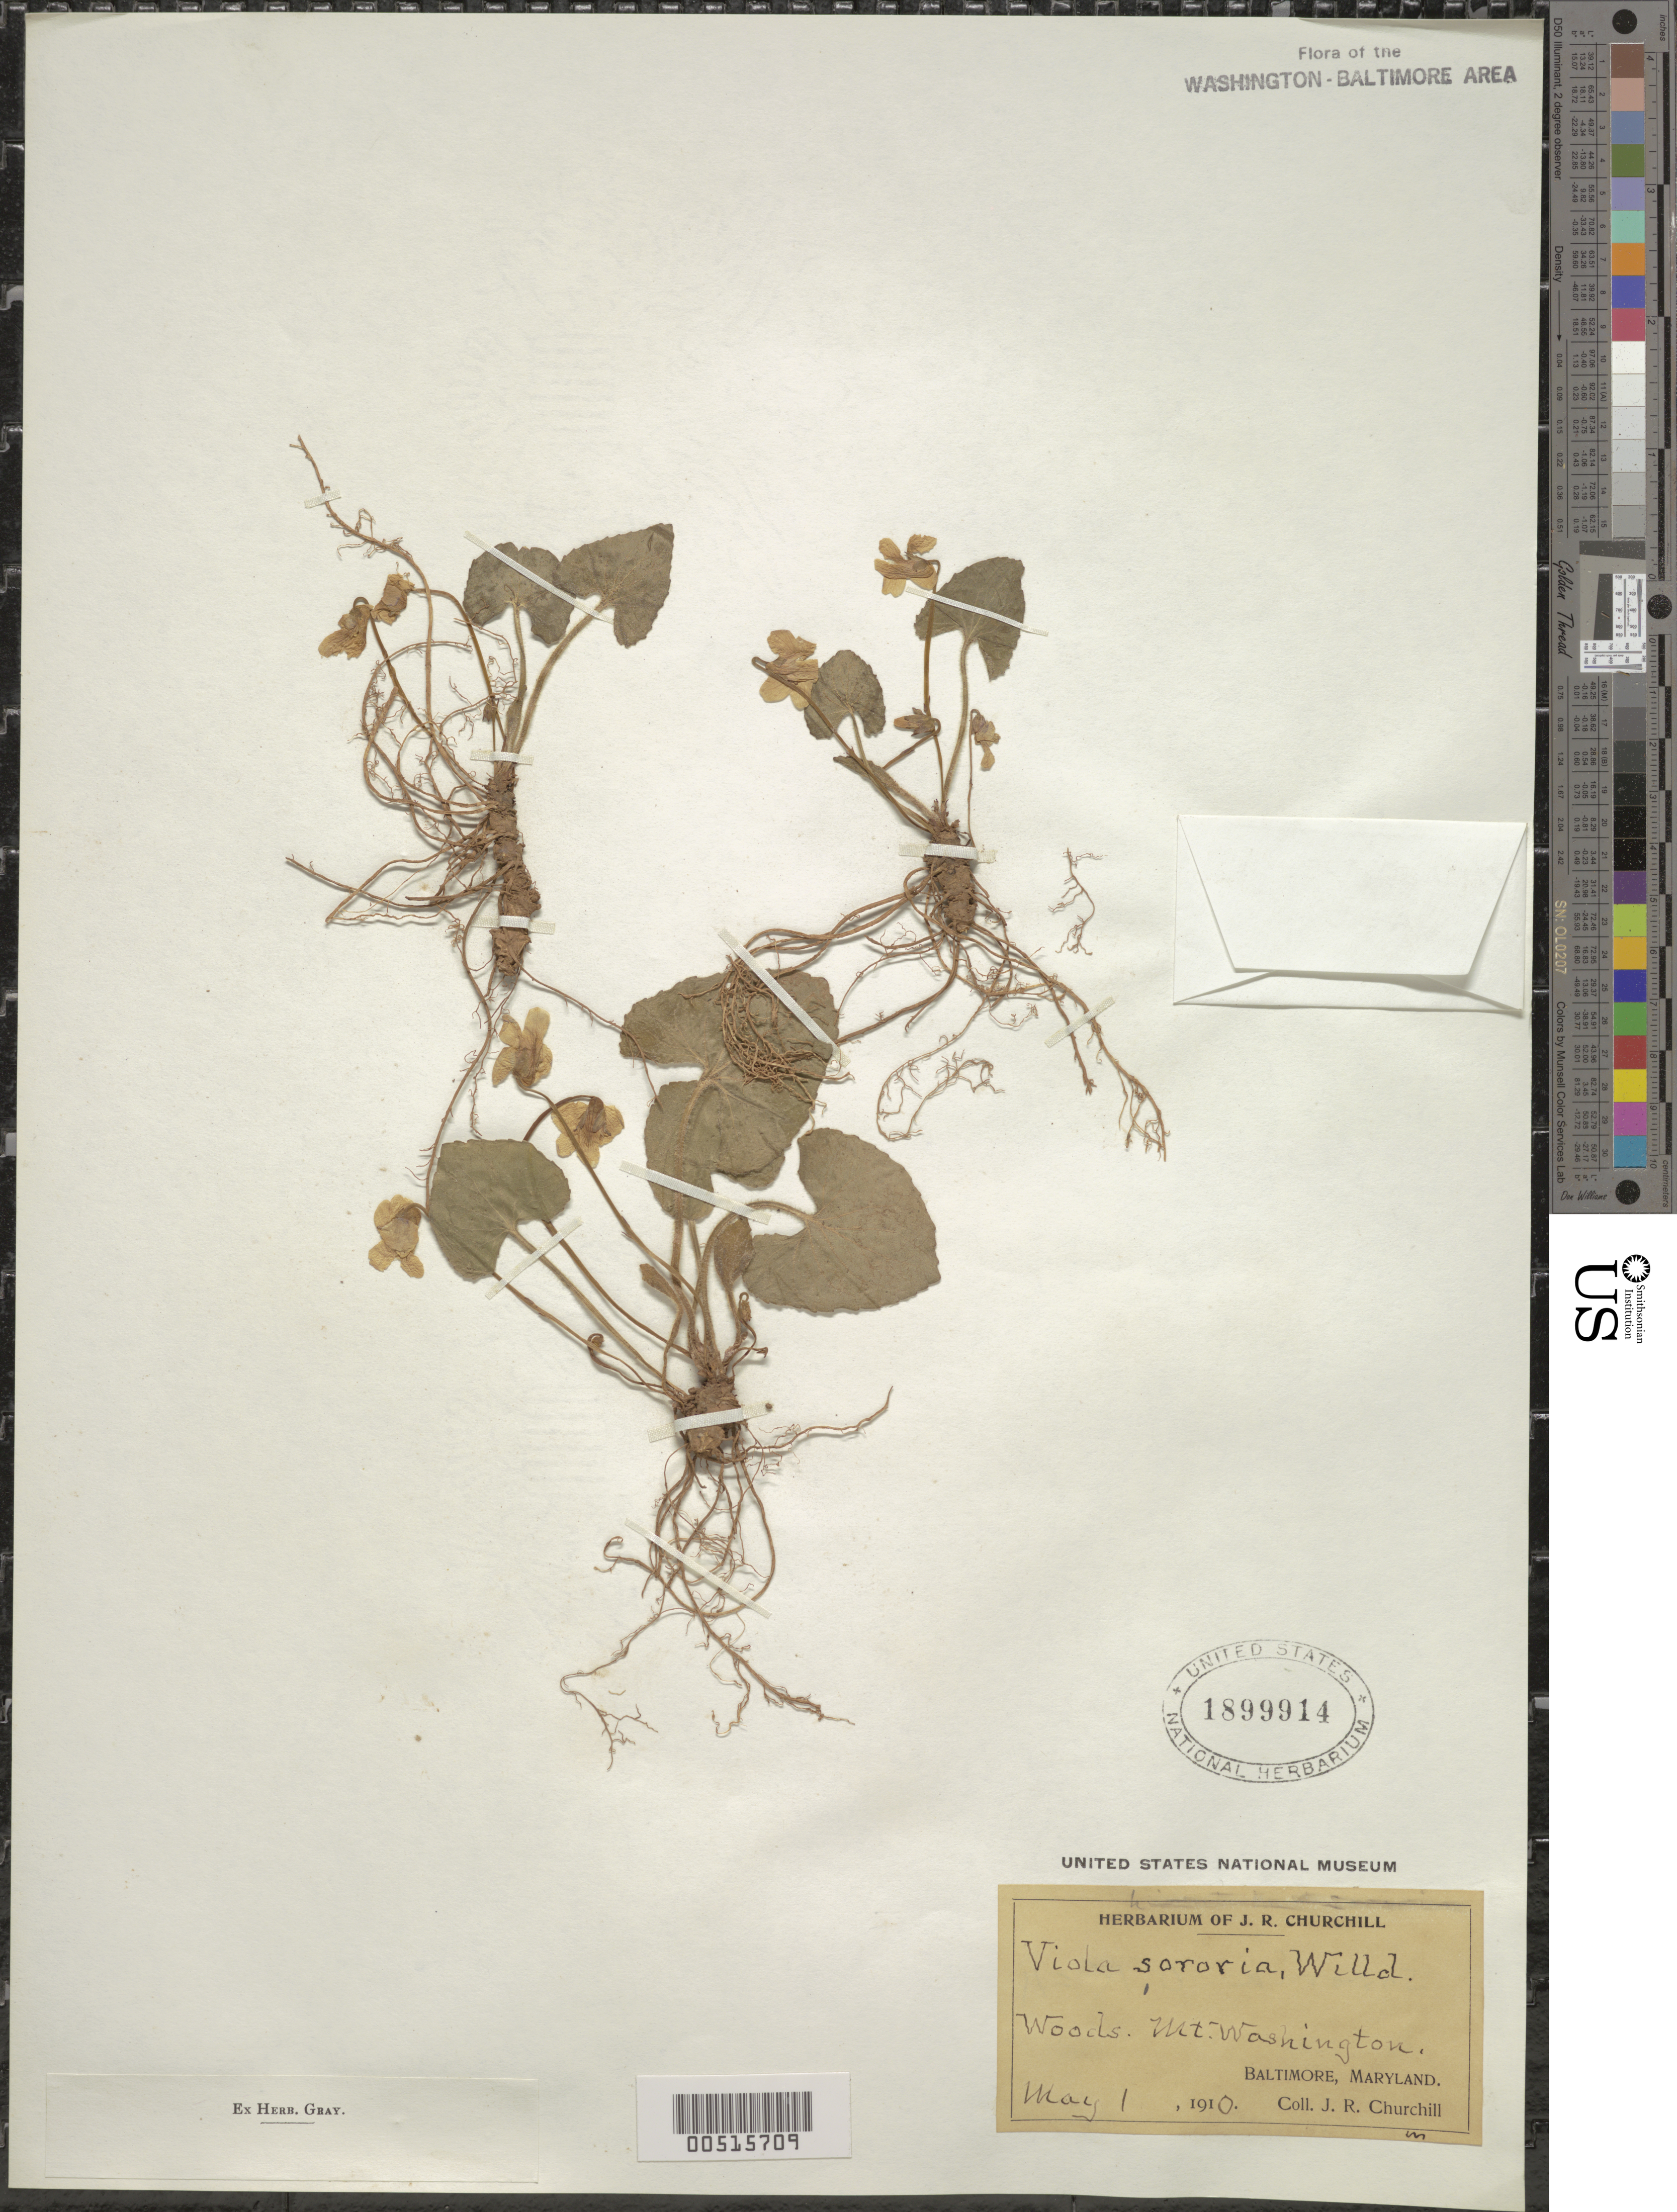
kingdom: Plantae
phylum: Tracheophyta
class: Magnoliopsida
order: Malpighiales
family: Violaceae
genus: Viola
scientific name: Viola sororia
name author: Willd.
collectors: J. R. Churchill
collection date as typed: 01 May 1910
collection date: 1910-05-01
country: United States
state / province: Maryland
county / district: City of Baltimore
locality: Mt. Washington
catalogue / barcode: US 1899914